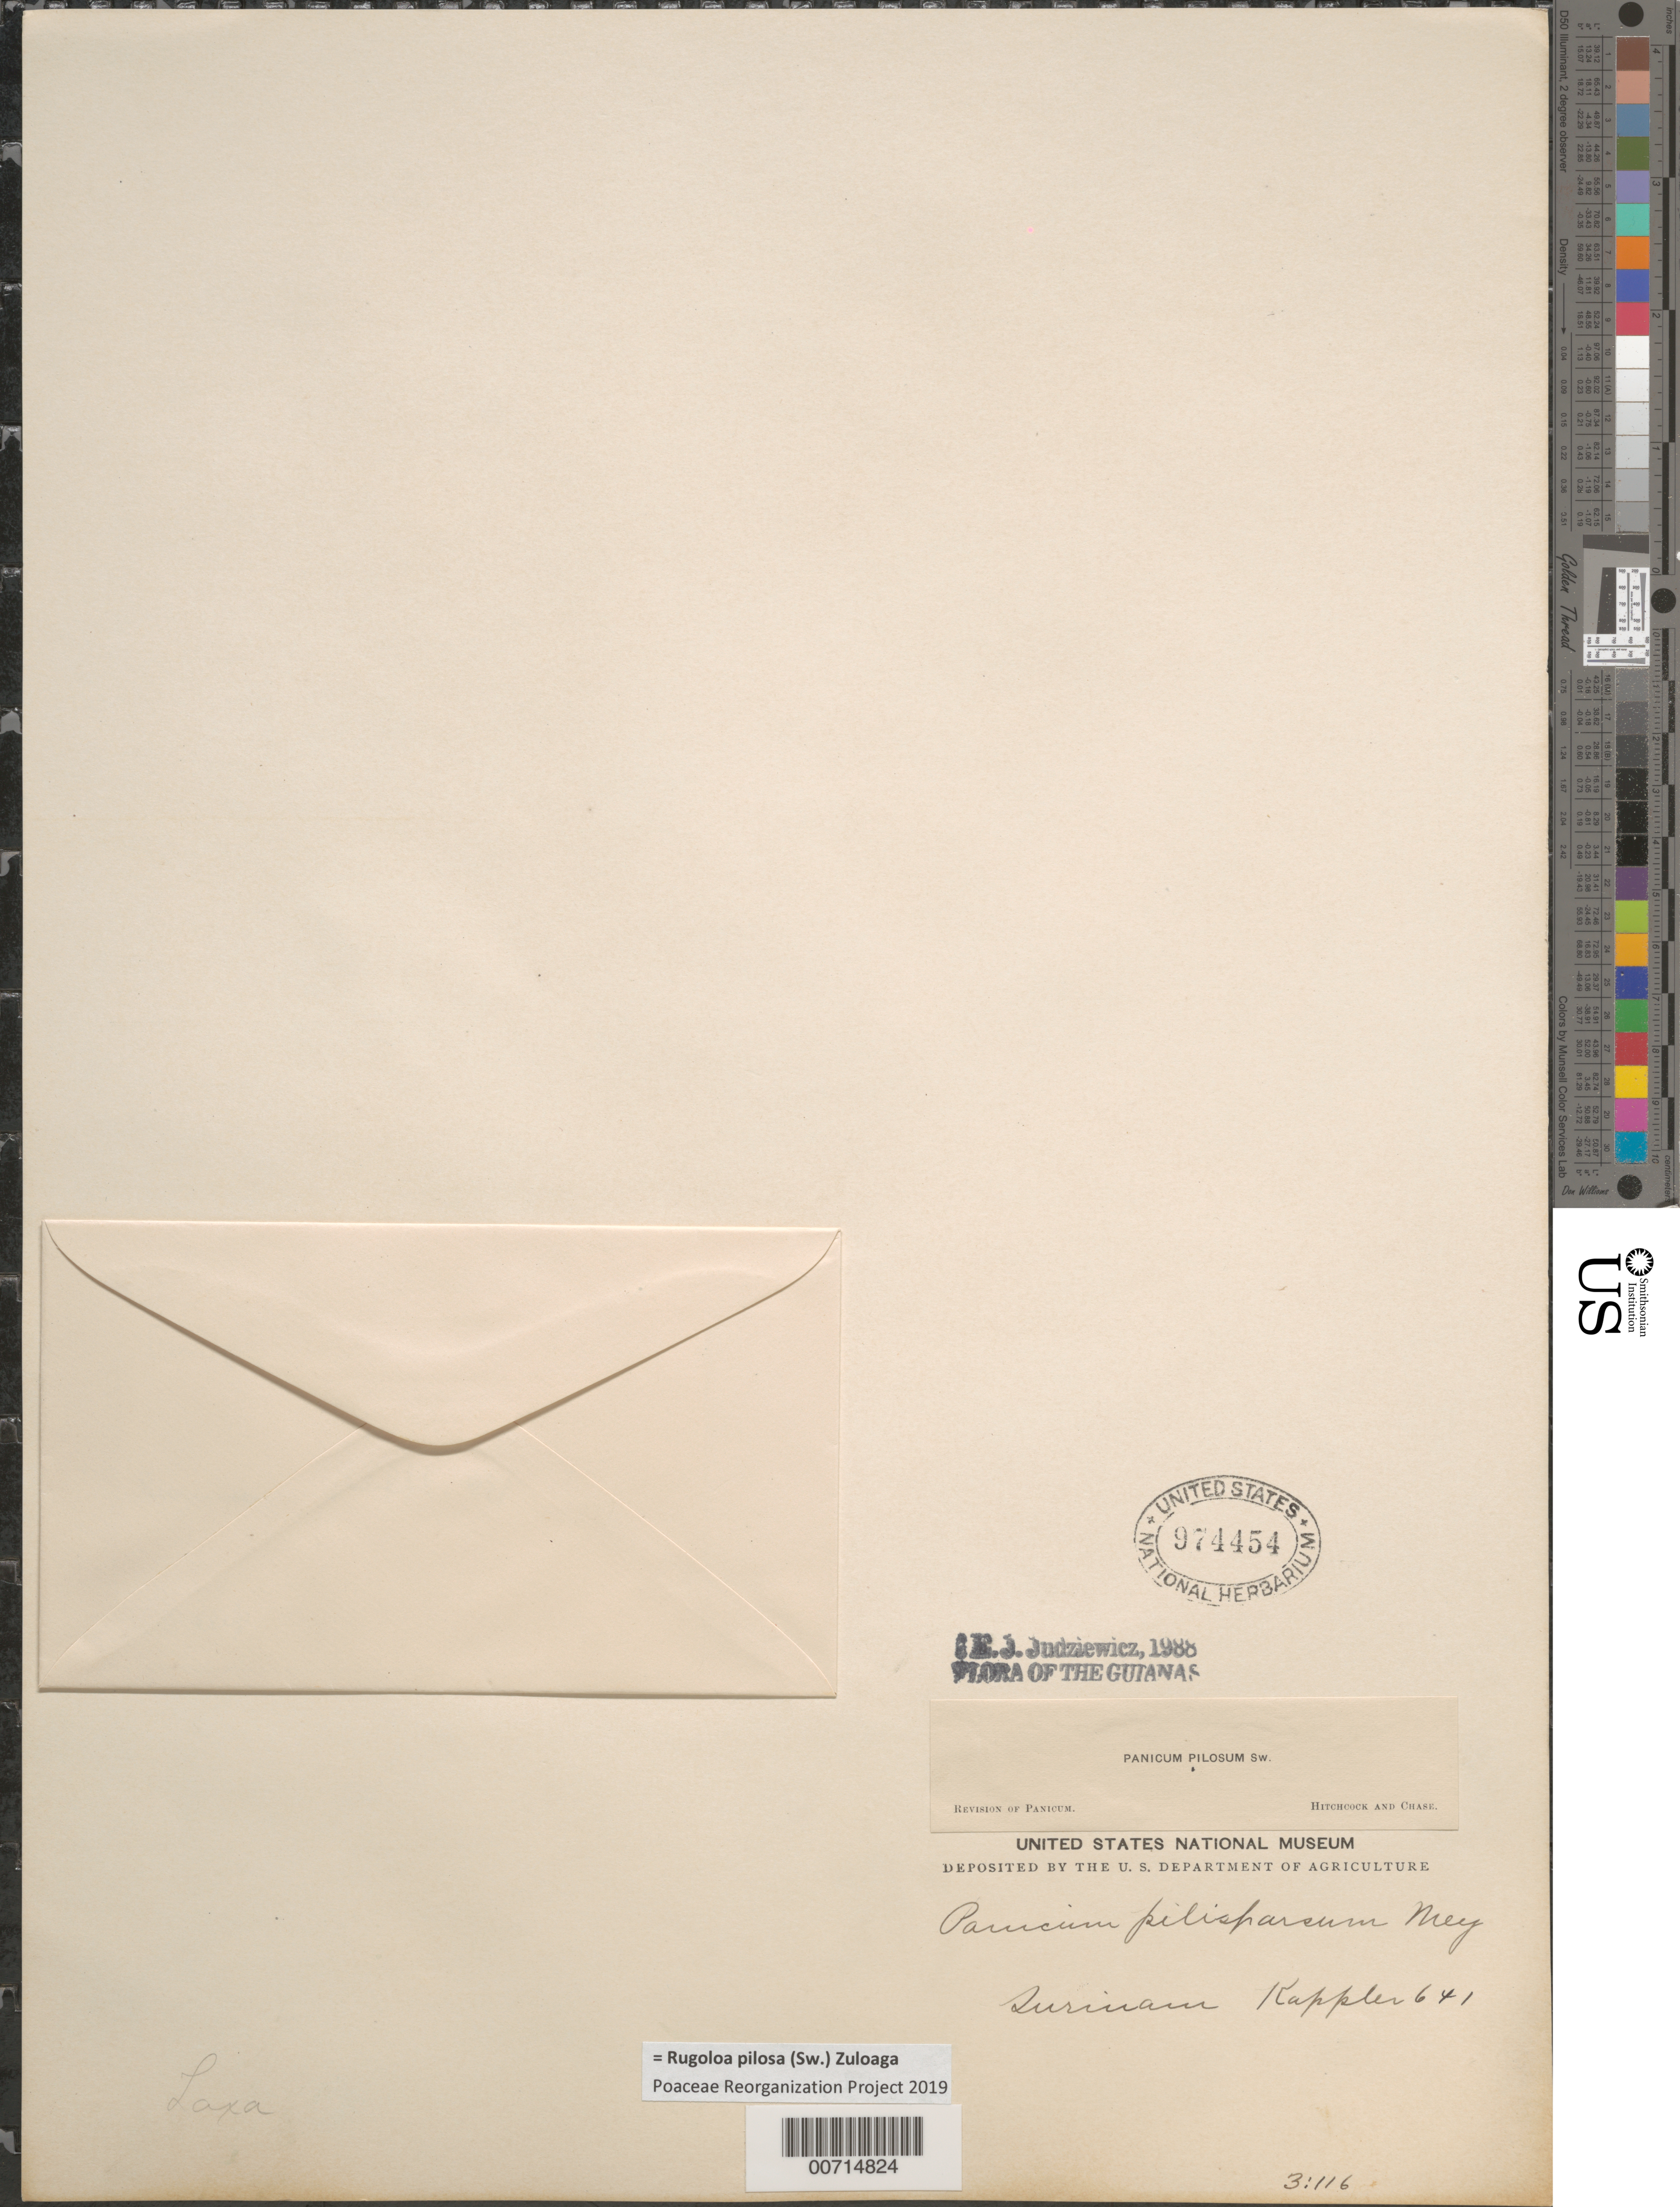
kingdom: Plantae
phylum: Tracheophyta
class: Liliopsida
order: Poales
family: Poaceae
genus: Panicum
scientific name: Panicum pilosum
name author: Sw.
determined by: Judziewicz, E. J.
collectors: F. Hostmann & A. Kappler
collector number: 641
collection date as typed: s.d.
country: Suriname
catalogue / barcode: US 974454